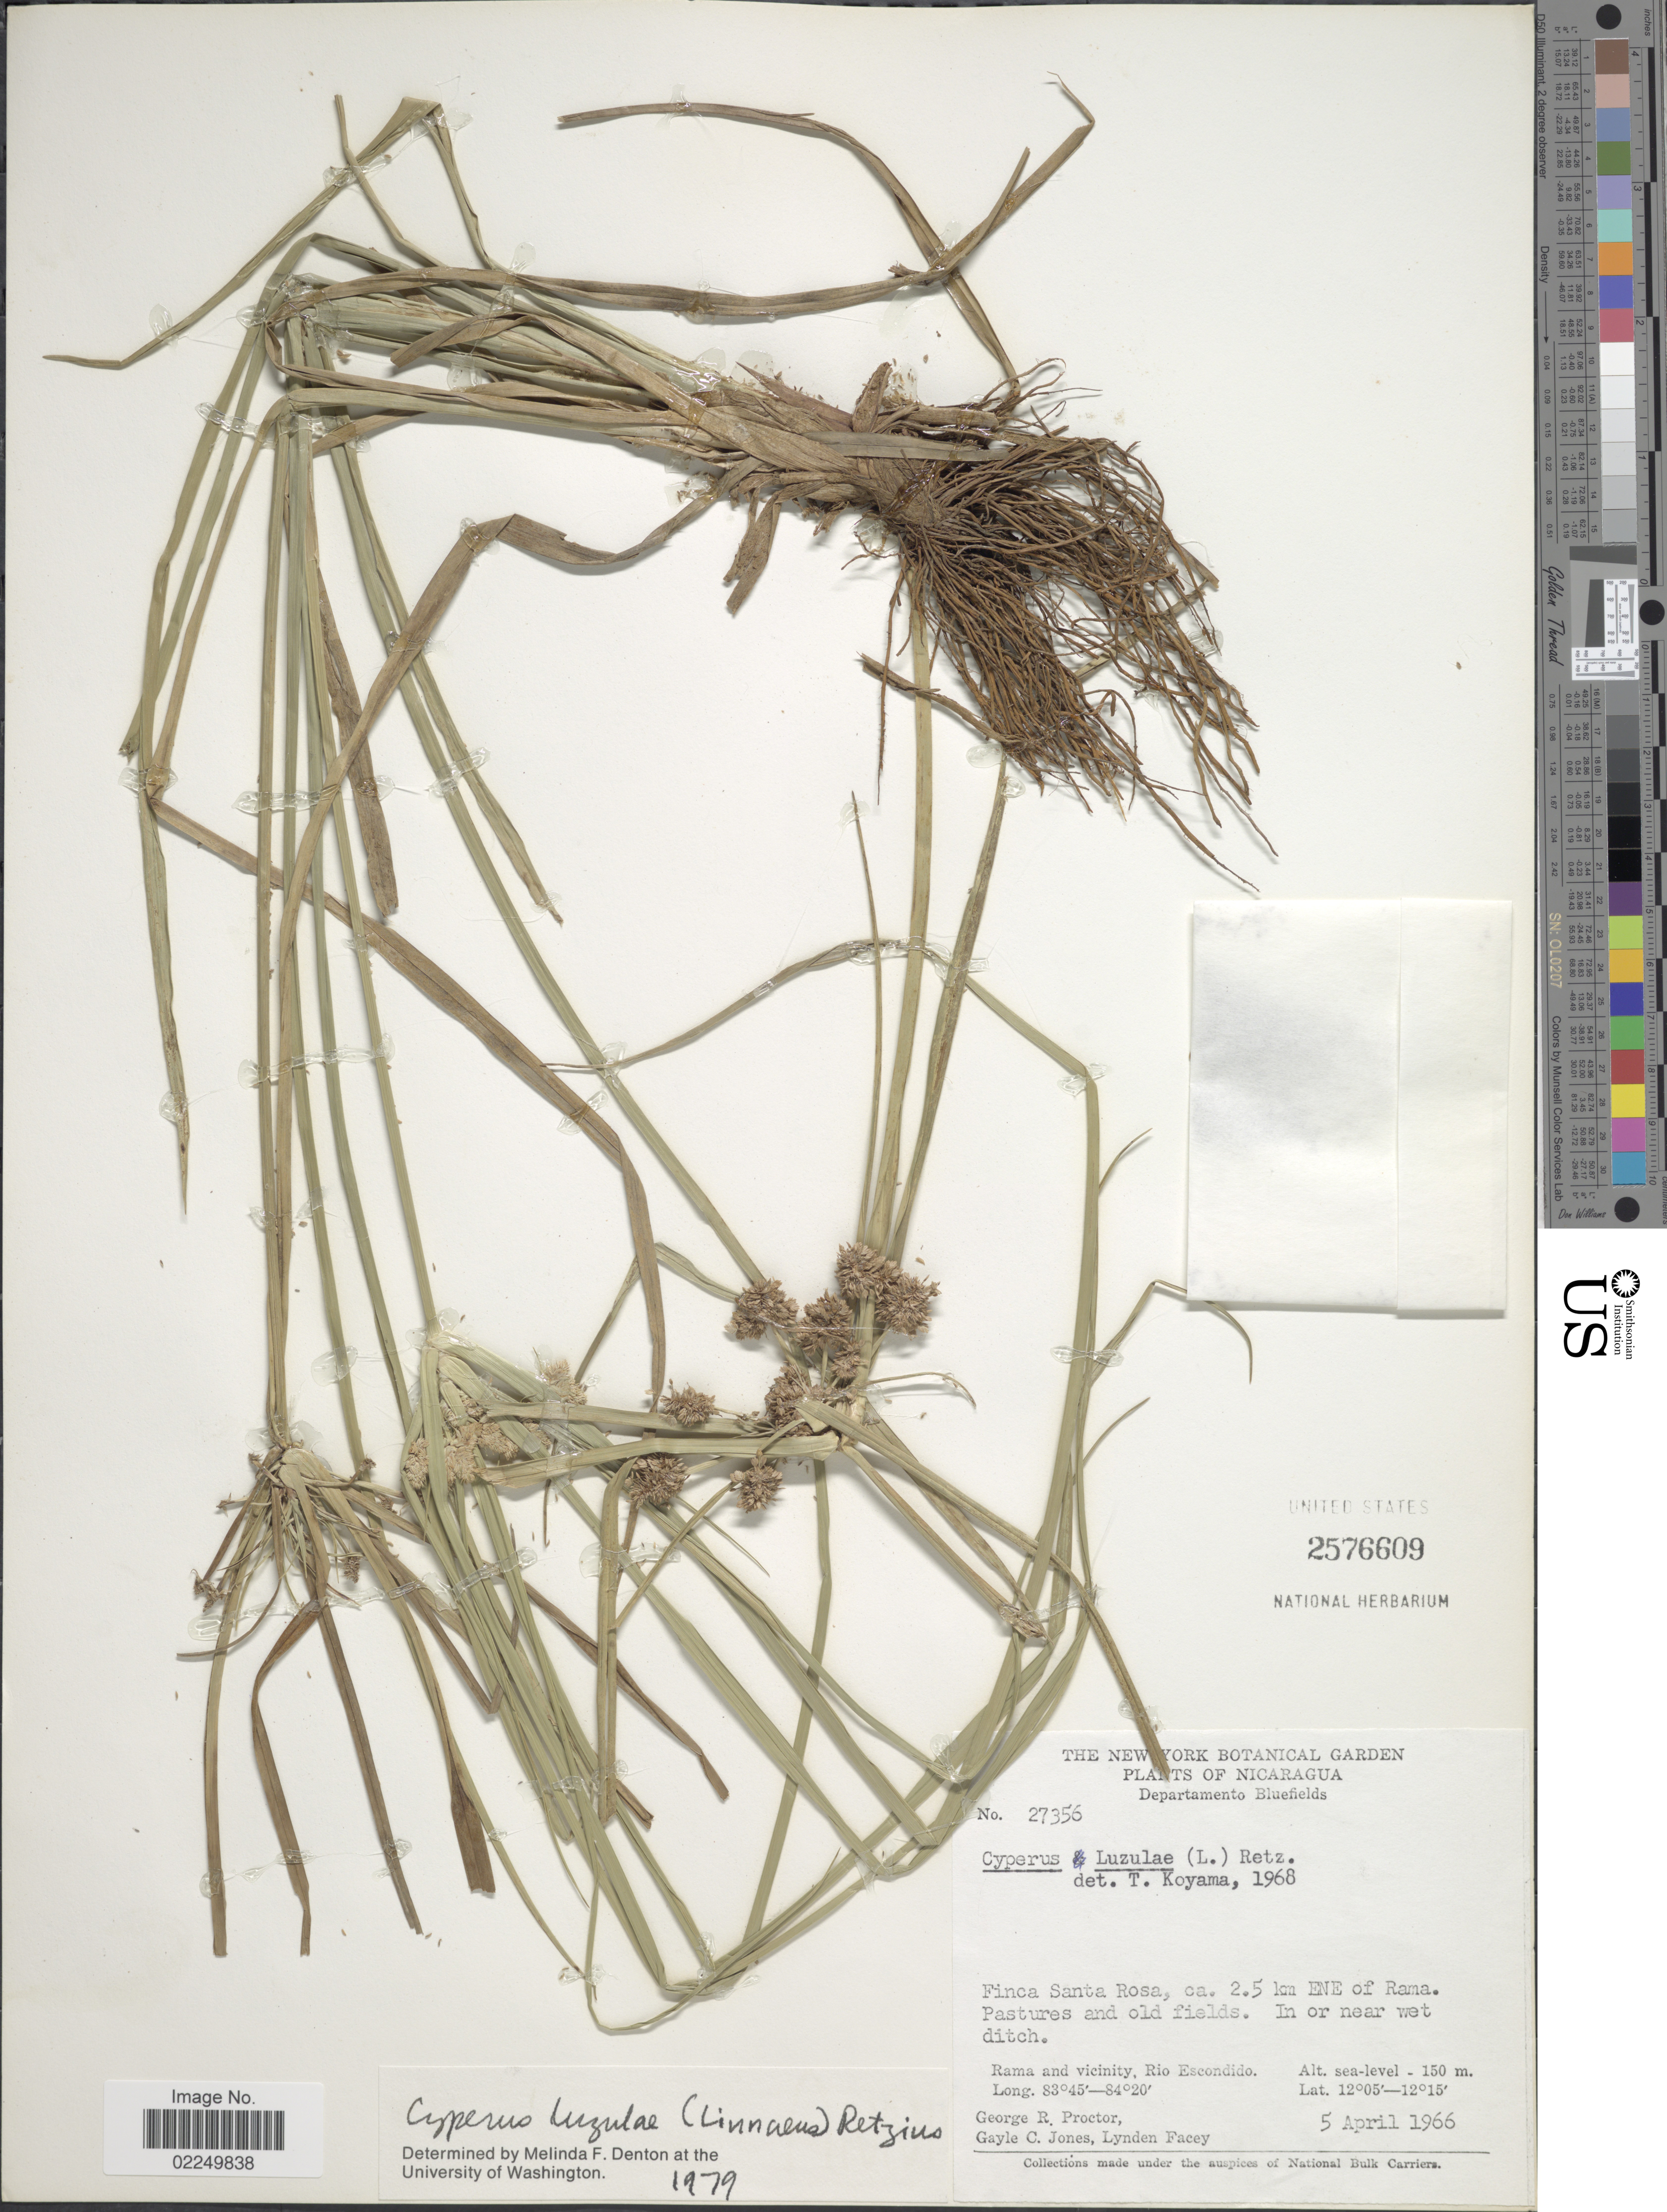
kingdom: Plantae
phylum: Tracheophyta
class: Liliopsida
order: Poales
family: Cyperaceae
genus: Cyperus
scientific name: Cyperus luzulae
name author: (L.) Rottb. ex Retz.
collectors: G. R. Proctor, G. C. Jones & L. Facey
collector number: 27356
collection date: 1966-07-05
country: Nicaragua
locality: Departamento Bluefields, Finca Santa Rosa, 2.5 km ENE of Rama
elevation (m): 0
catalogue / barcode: US 2576609